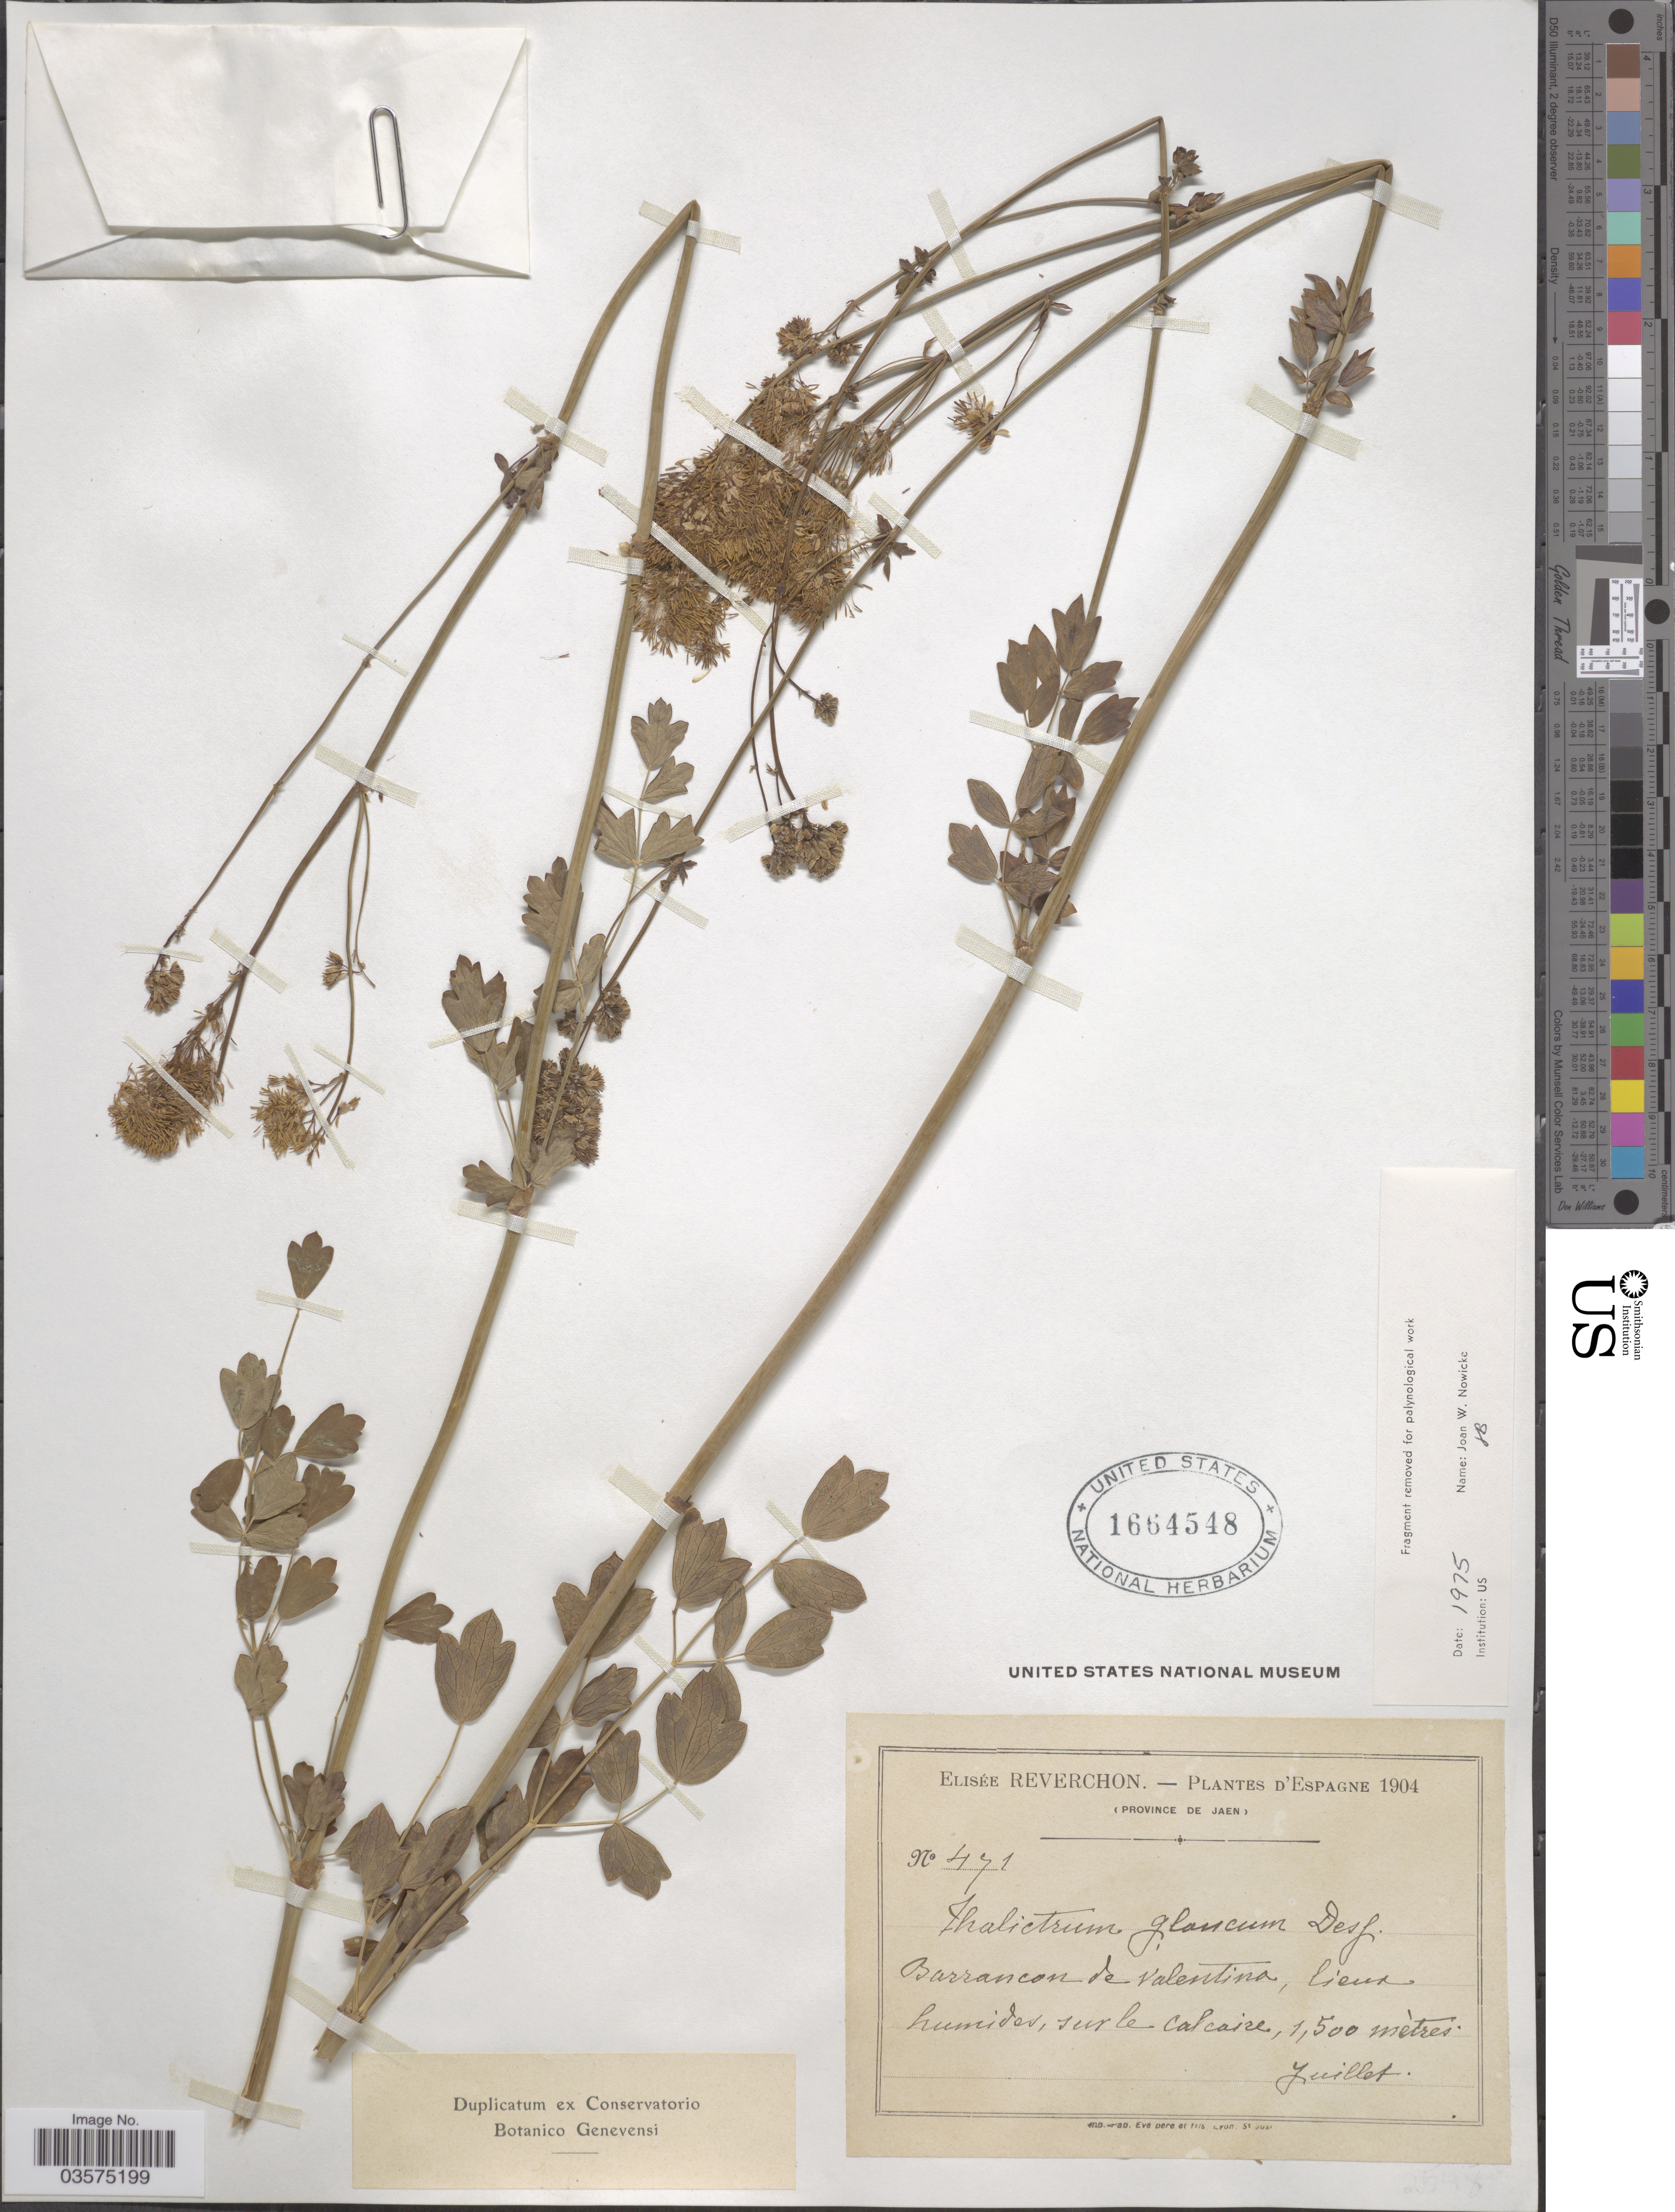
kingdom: Plantae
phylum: Tracheophyta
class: Magnoliopsida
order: Ranunculales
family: Ranunculaceae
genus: Thalictrum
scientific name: Thalictrum glaucum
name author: Desf.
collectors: E. Reverchon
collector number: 471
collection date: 1904-07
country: Spain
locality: D'Espagne. Province de Jean. Barrancon de Valentina, lieux humides, sur le calcaire.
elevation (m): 1500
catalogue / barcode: US 1664548